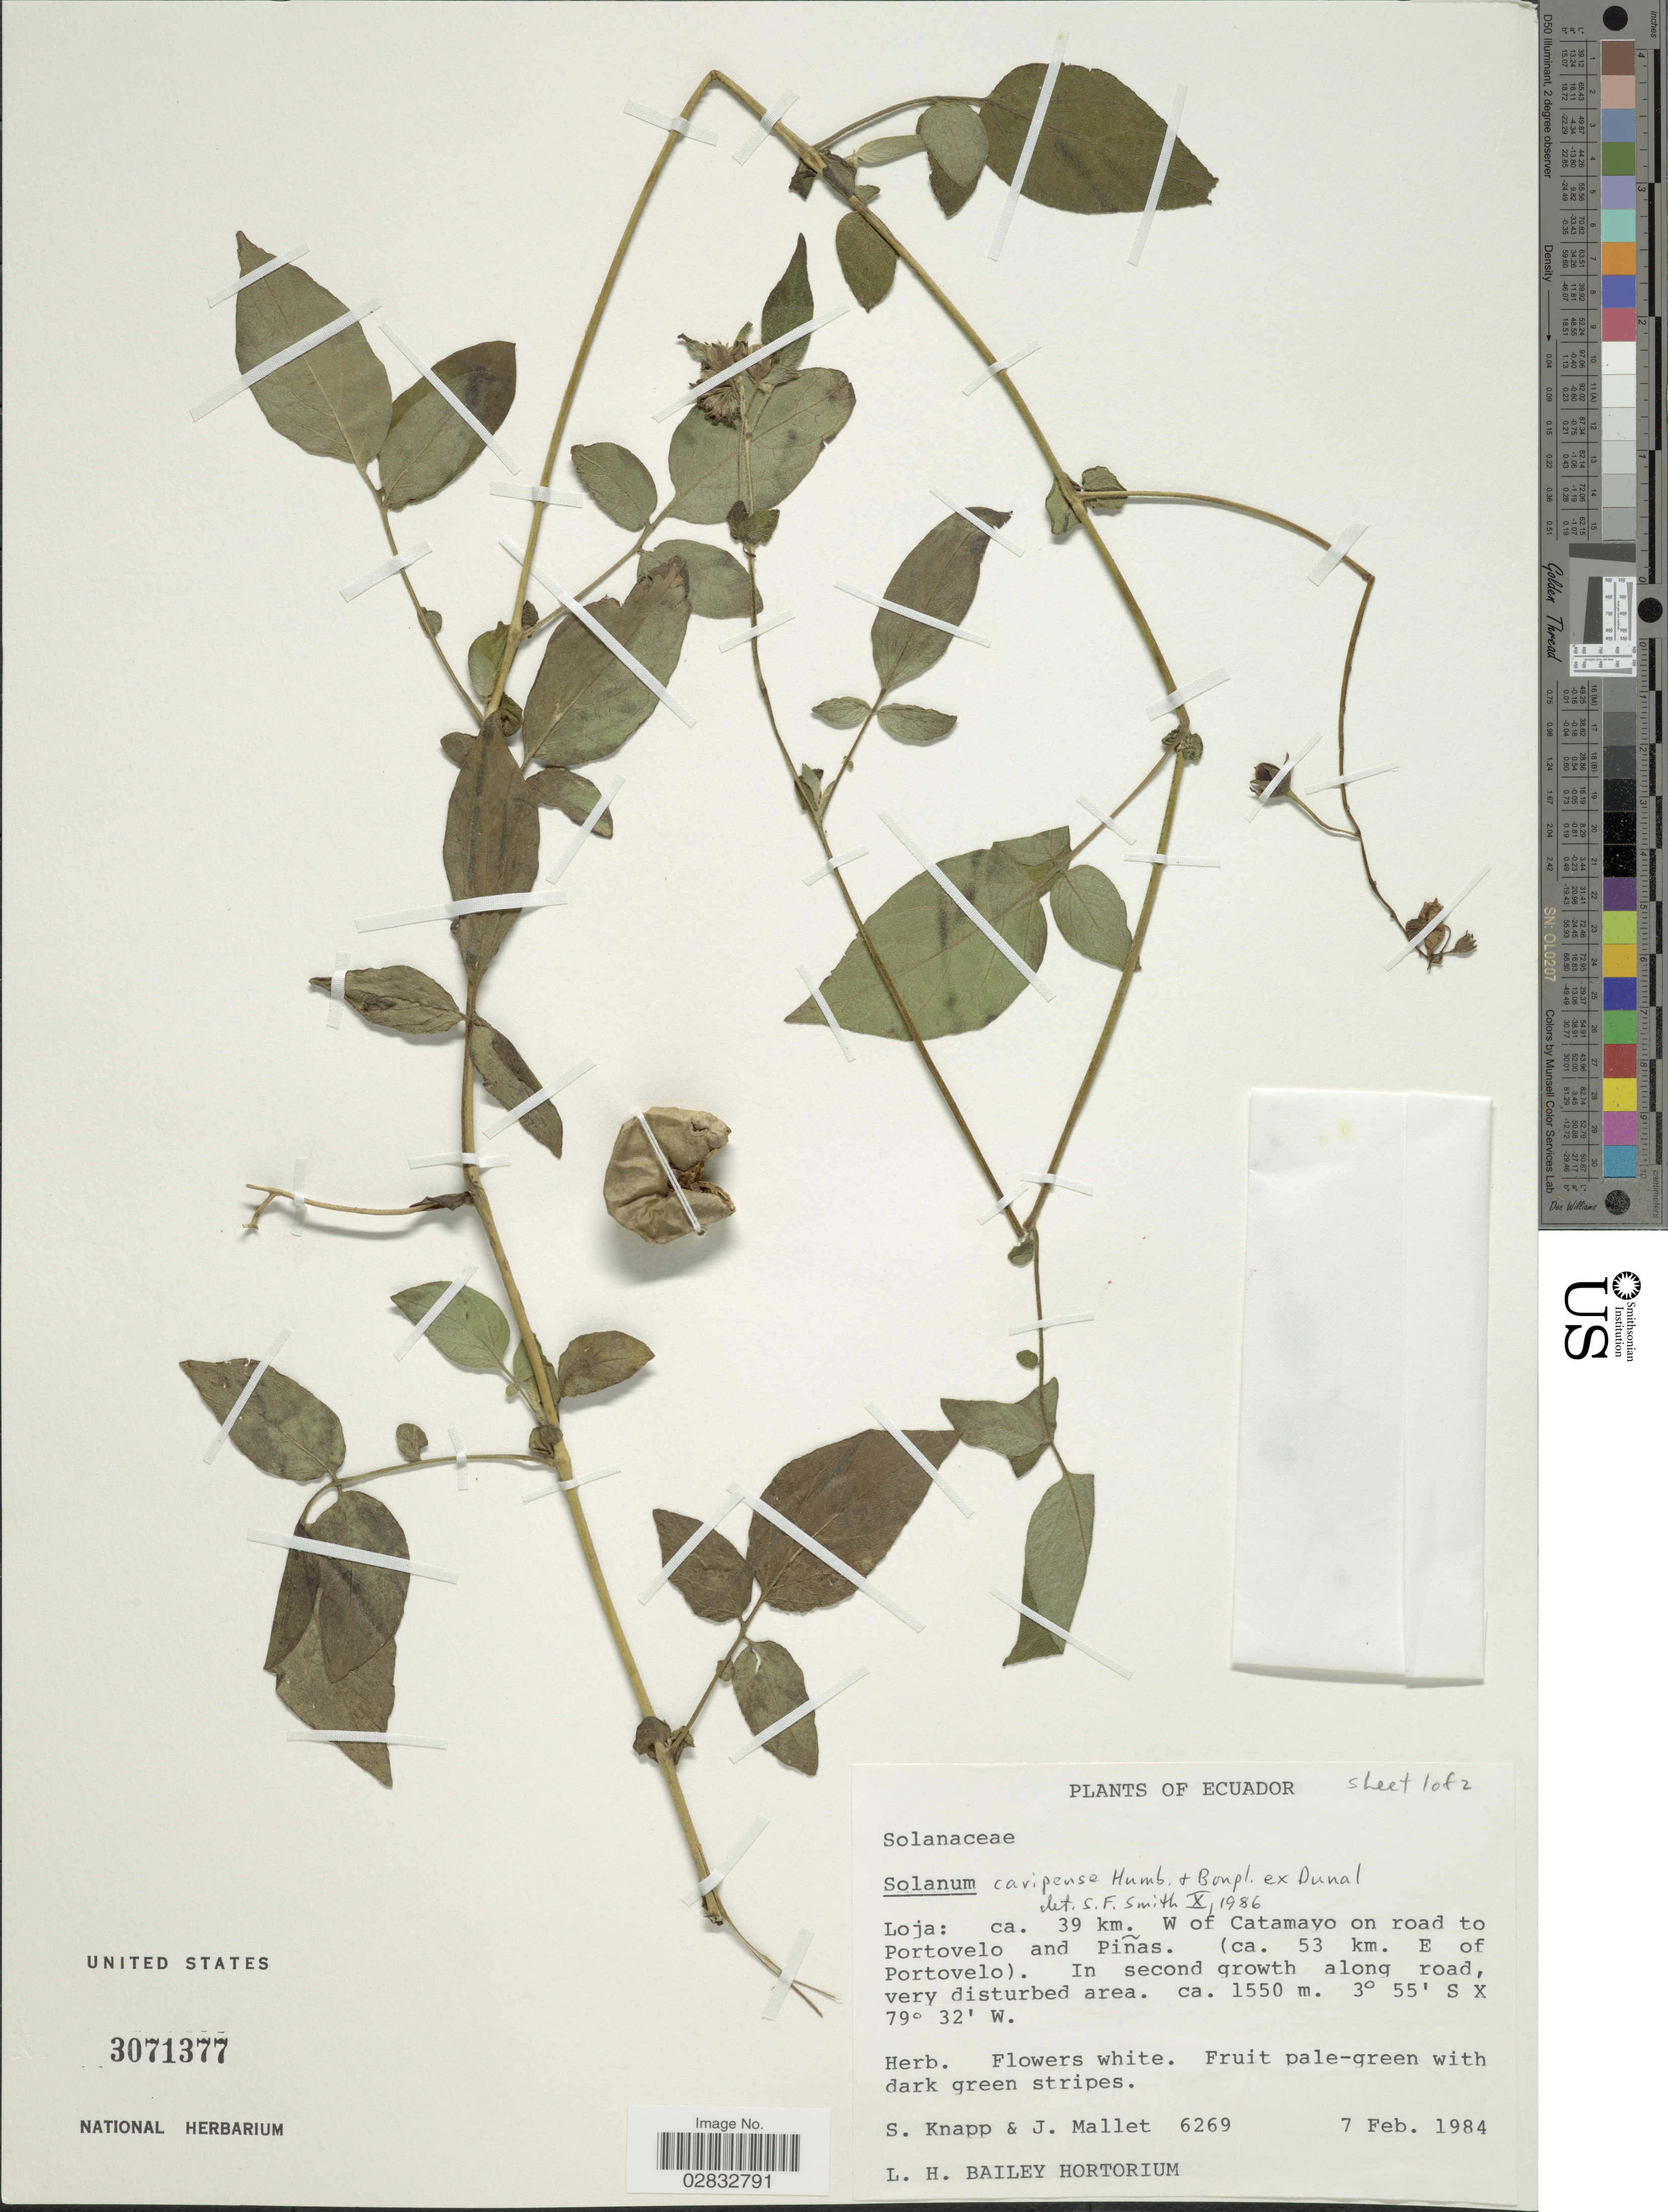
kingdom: Plantae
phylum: Tracheophyta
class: Magnoliopsida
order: Solanales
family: Solanaceae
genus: Solanum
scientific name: Solanum caripense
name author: Humb. & Bonpl. ex Dunal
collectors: S. Knapp & J. Mallet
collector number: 6269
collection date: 1984-02-07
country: Ecuador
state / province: Loja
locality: Ca. 39 km. W of Catamayo on road to Portovelo and Piñas. (ca. 53 km. E of Portovelo).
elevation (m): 1550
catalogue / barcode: US 3071377